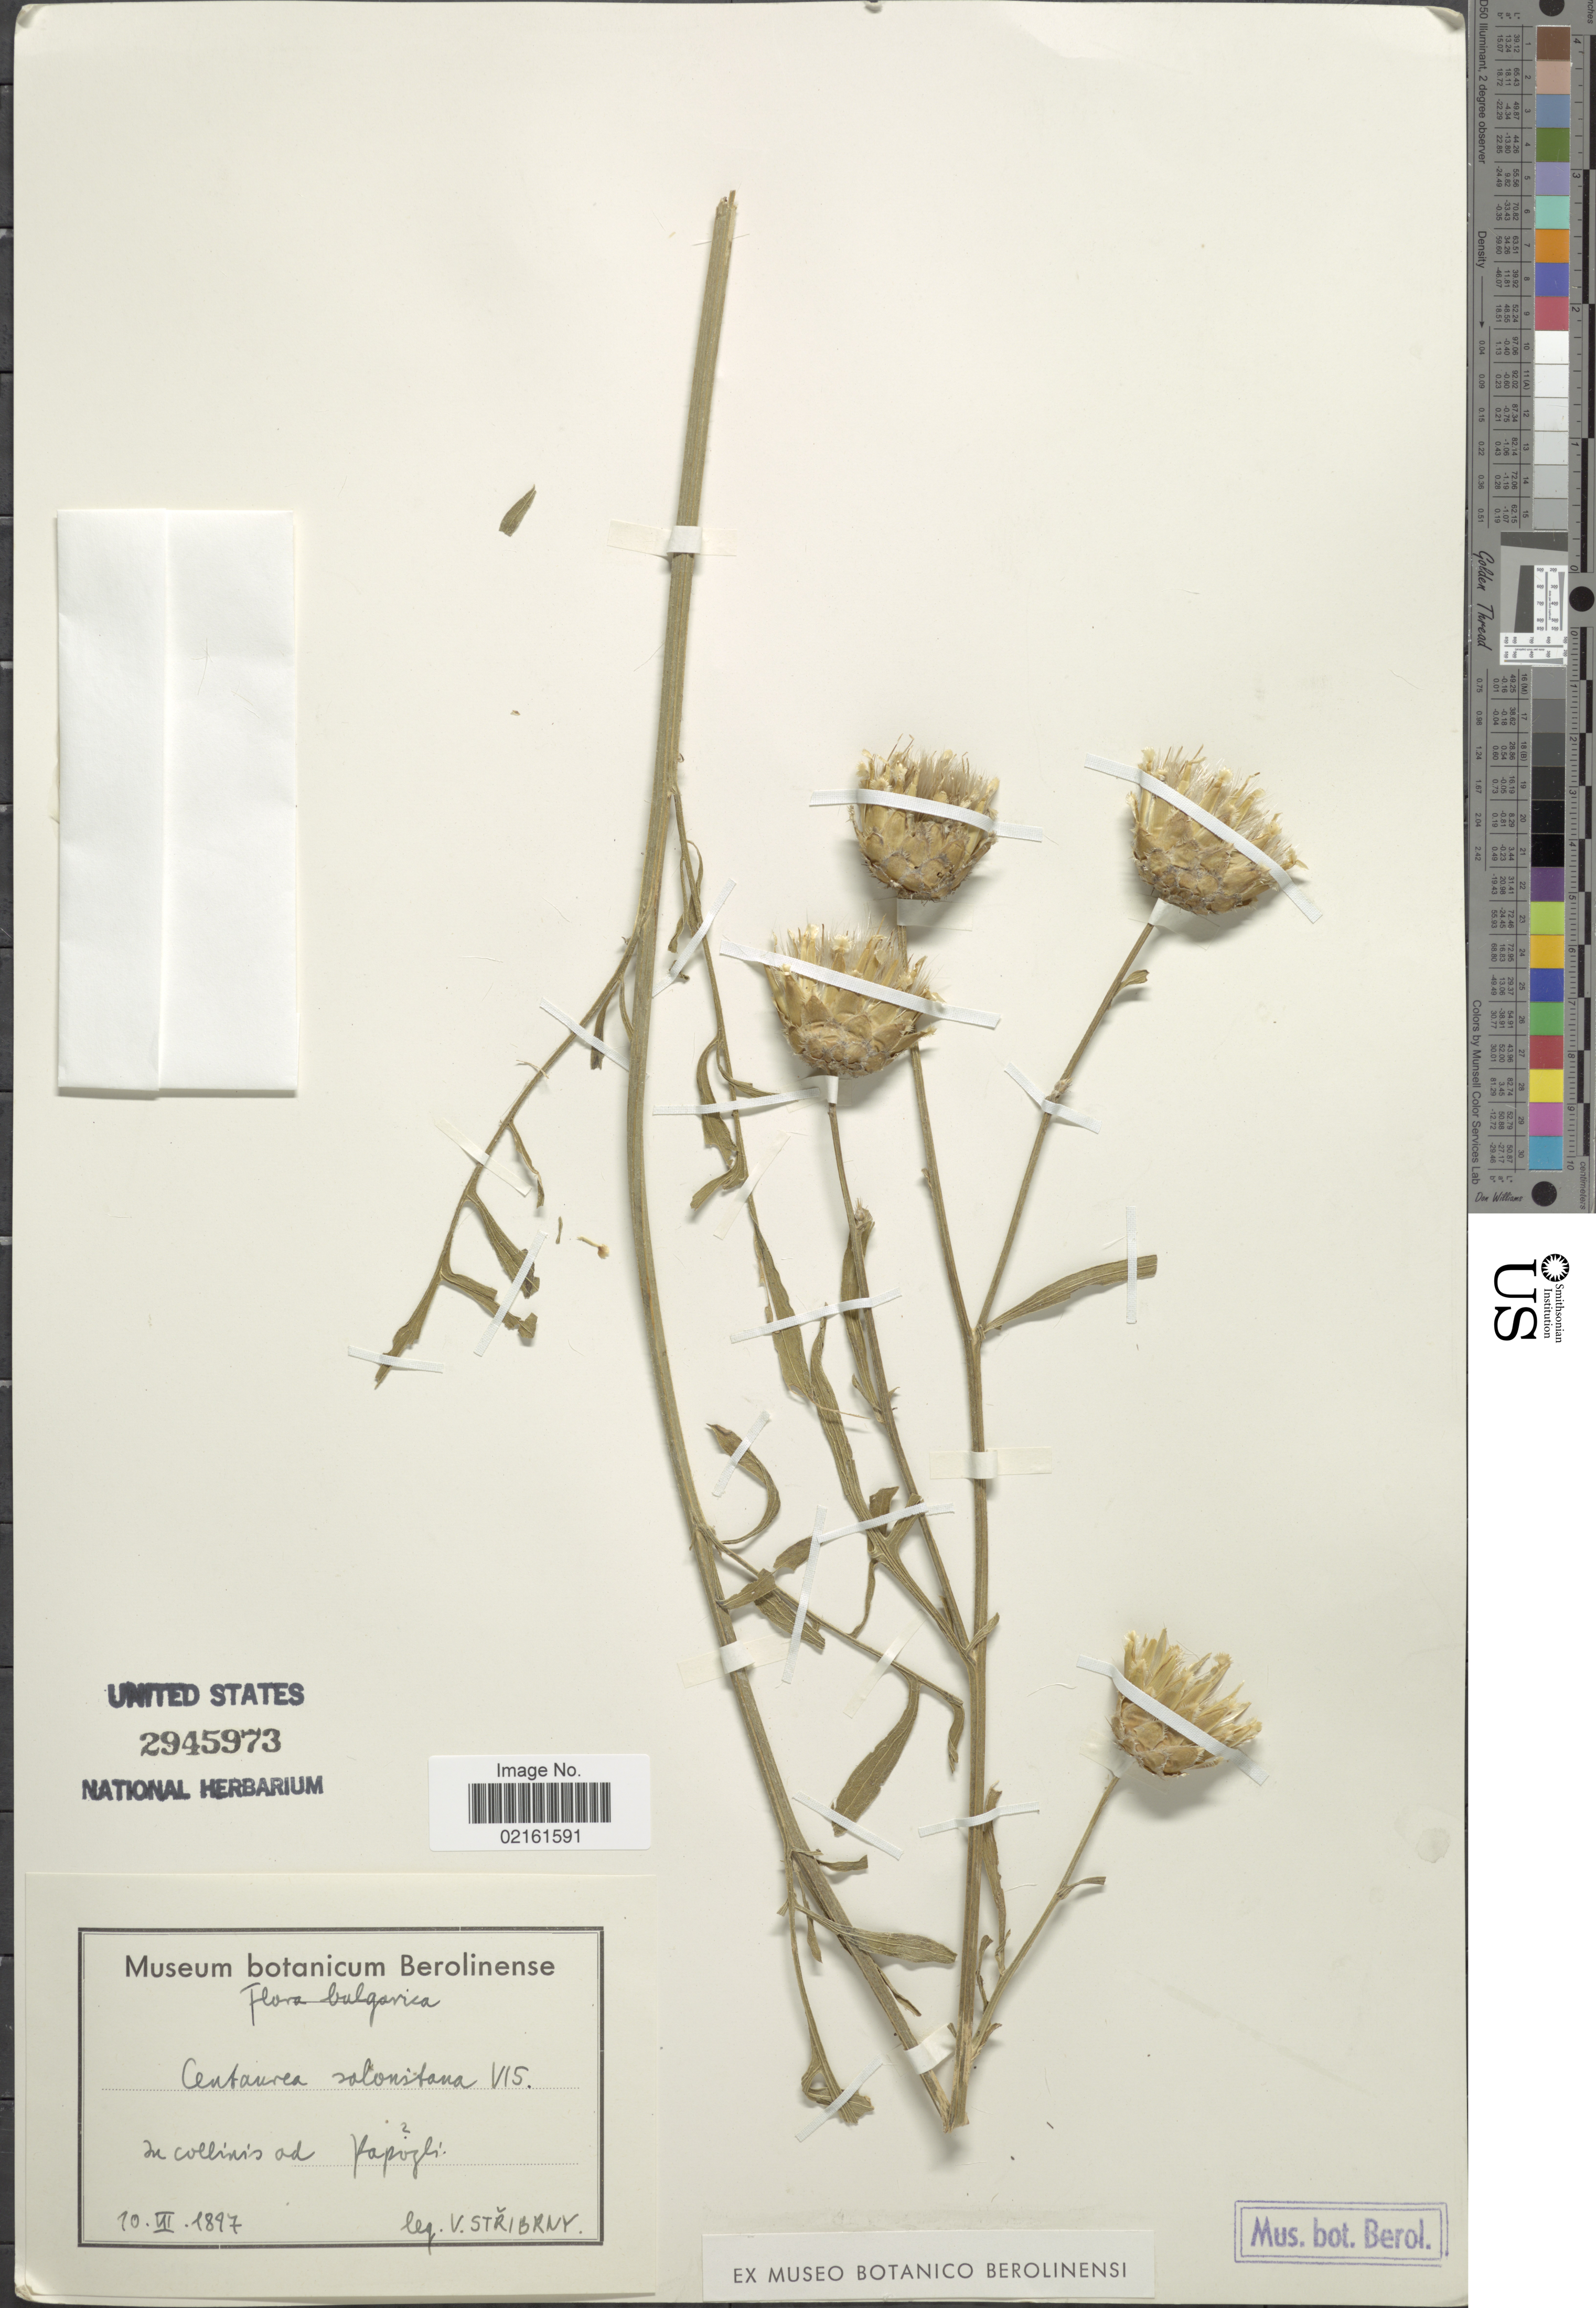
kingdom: Plantae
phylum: Tracheophyta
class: Magnoliopsida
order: Asterales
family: Asteraceae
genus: Centaurea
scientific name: Centaurea salonitana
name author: Vis.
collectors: V. Stribrny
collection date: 1897-07-10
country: Bulgaria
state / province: Plovdiv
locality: In collins ad Papogli [interpreted]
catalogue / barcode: US 2945973